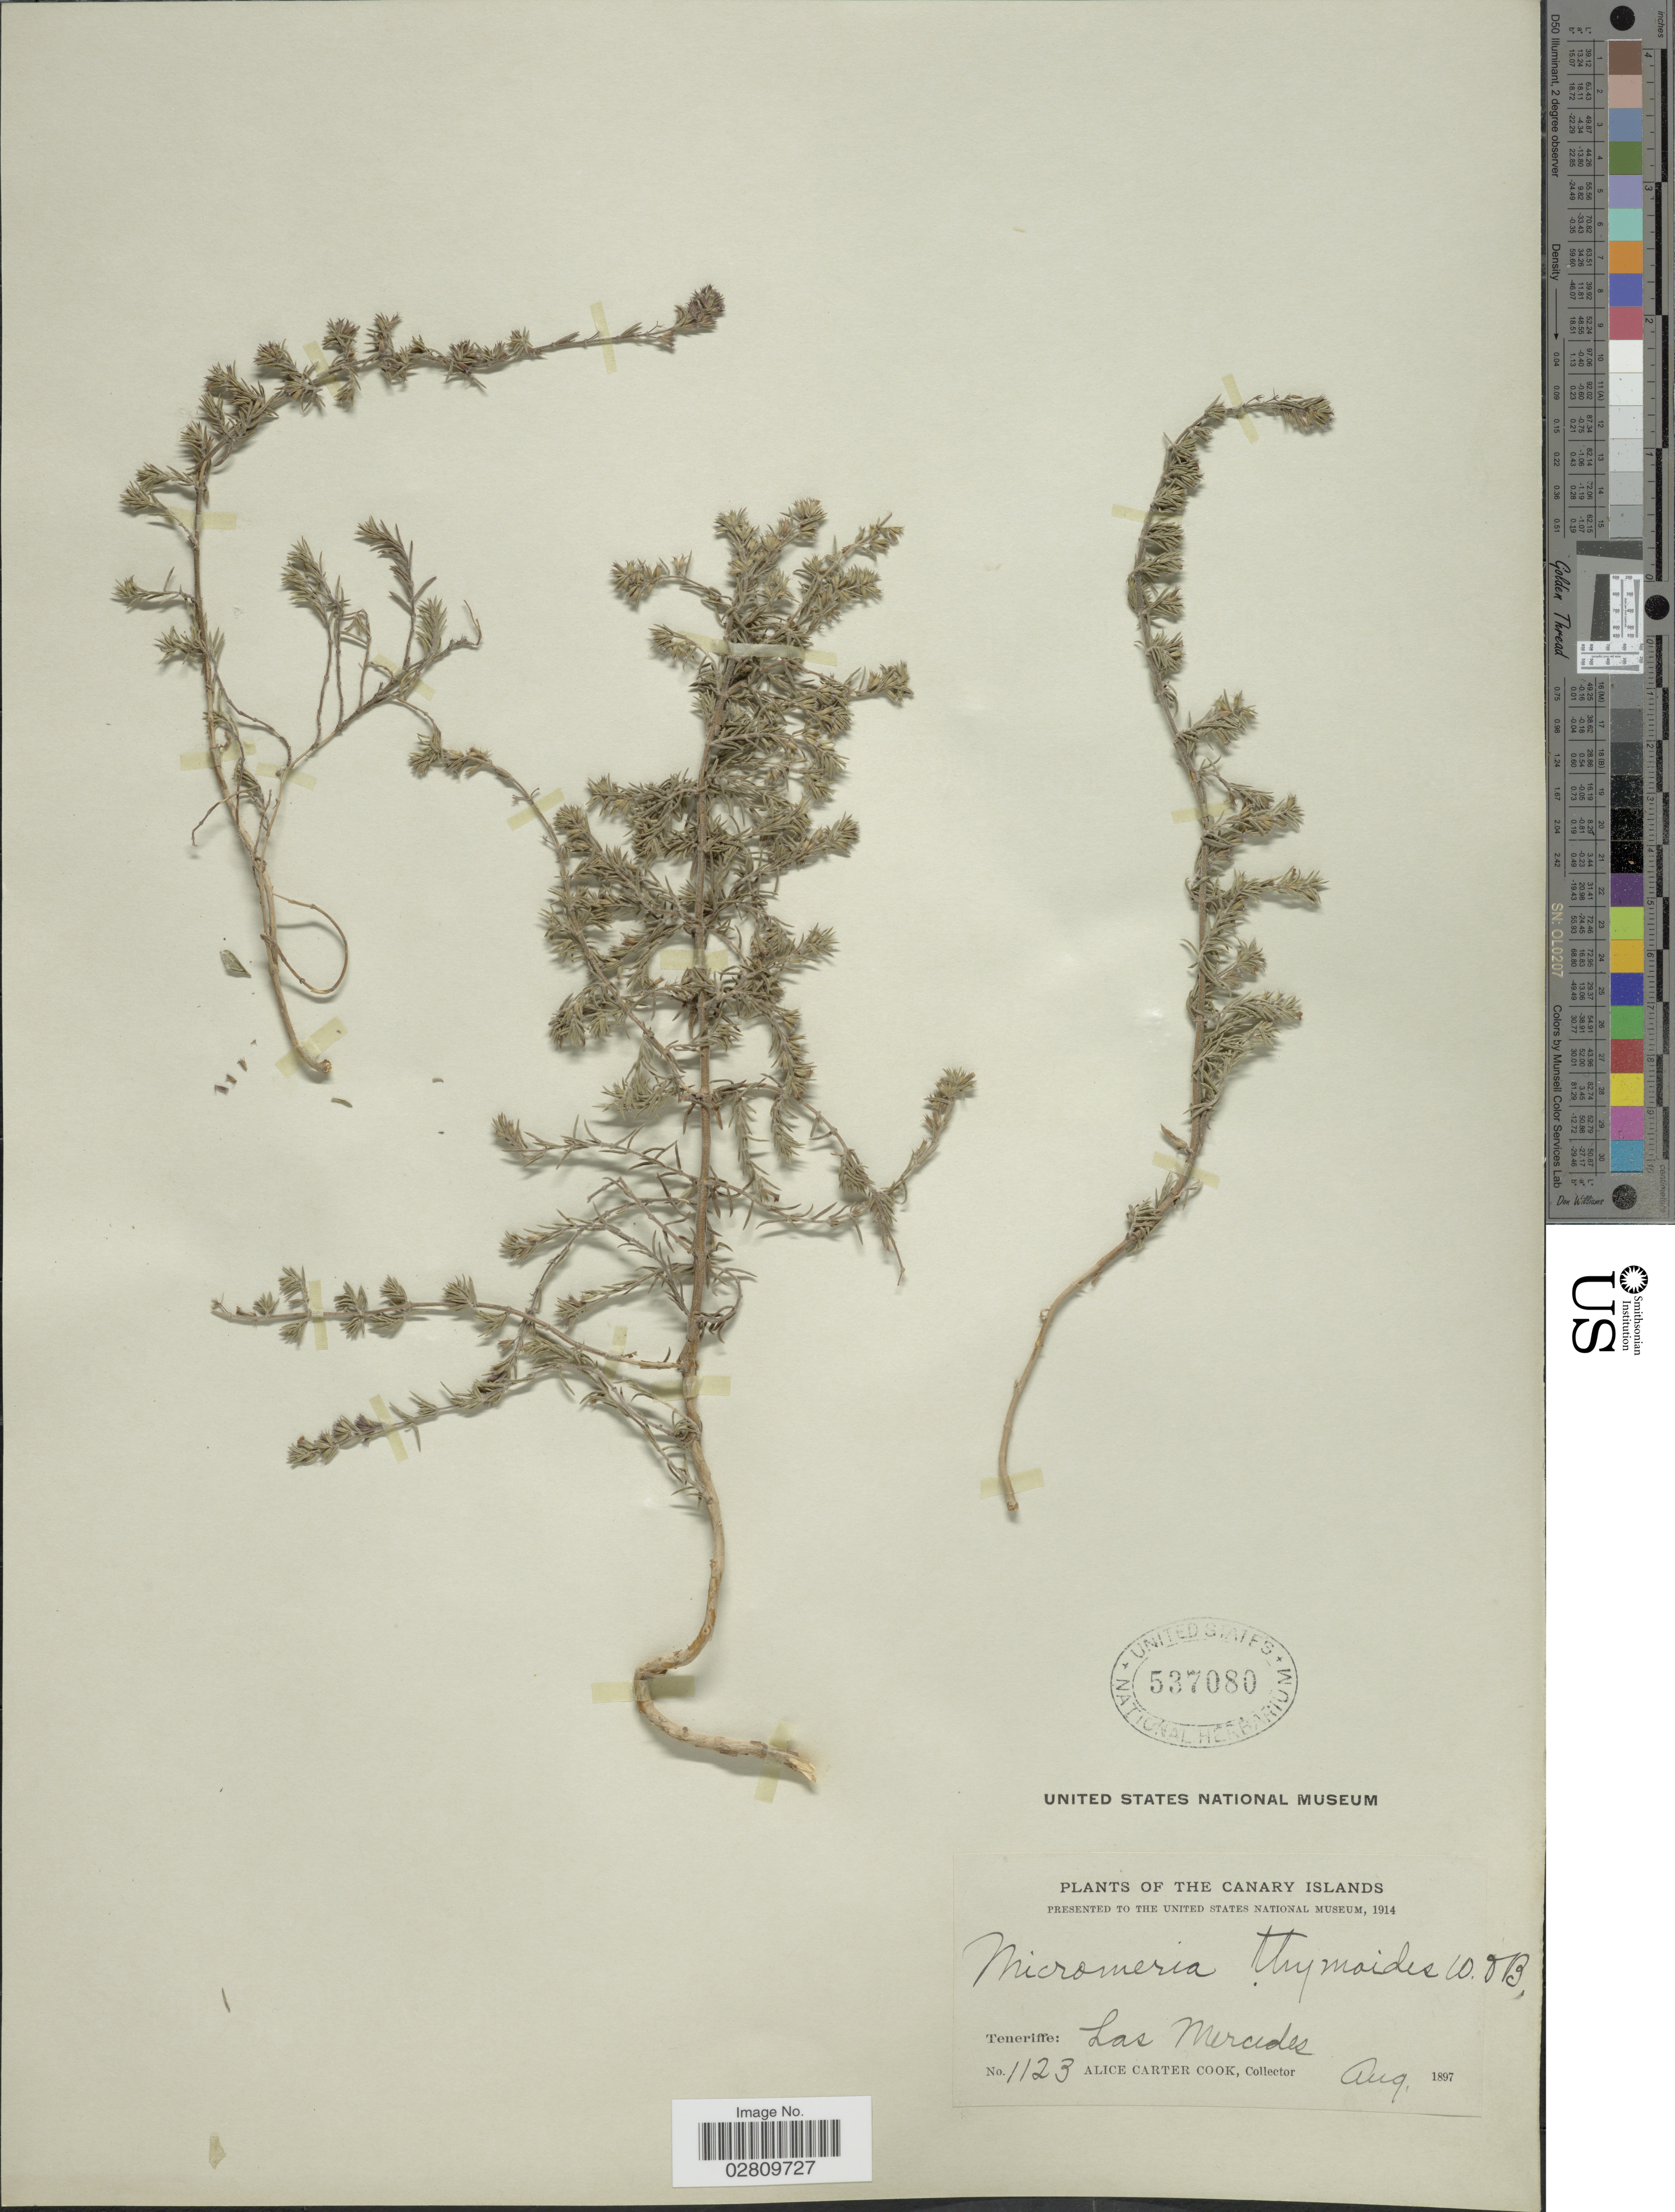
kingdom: Plantae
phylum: Tracheophyta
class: Magnoliopsida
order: Lamiales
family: Lamiaceae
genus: Micromeria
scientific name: Micromeria thymoides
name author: (Sol. ex Lowe) D.A. Webb & Berthel.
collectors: Alice C. Cook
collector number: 1123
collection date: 1897-08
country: Spain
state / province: Canarias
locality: Canary Islands. Teneriffe: Las Mercedes.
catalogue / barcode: US 537080